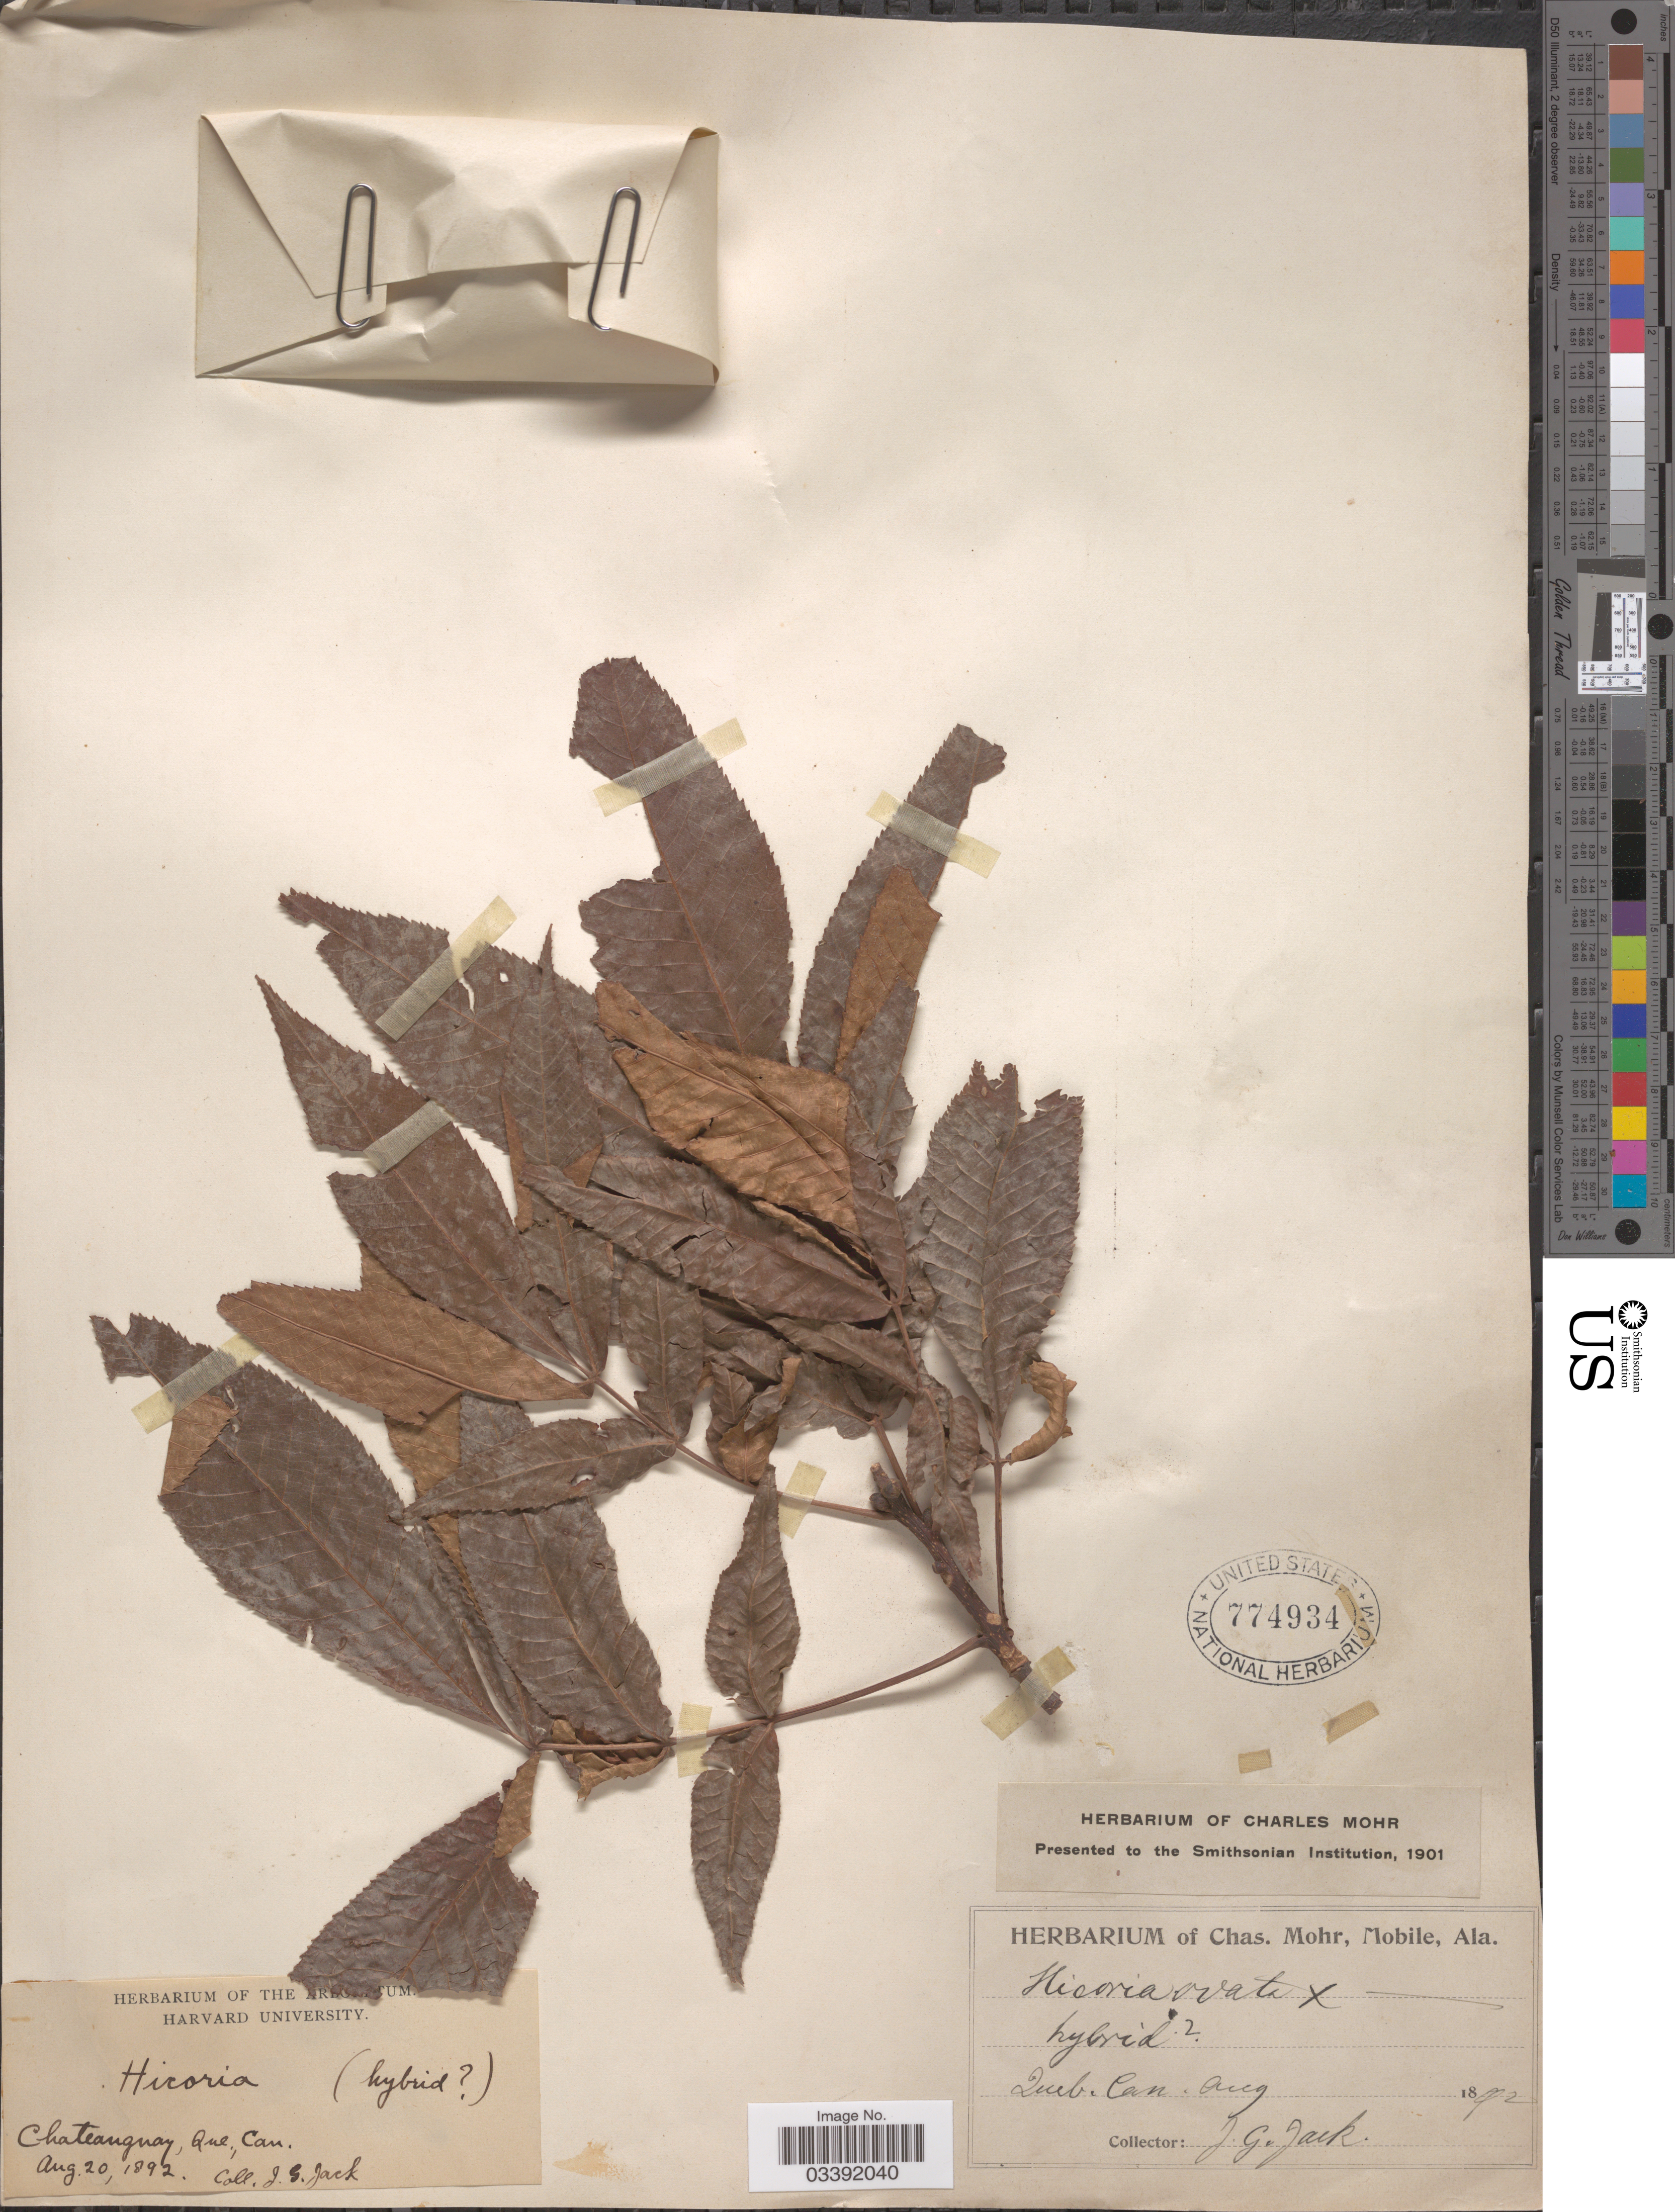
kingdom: Plantae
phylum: Tracheophyta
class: Magnoliopsida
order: Fagales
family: Juglandaceae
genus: Carya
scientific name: Carya ovata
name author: (Mill.) K. Koch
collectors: J. G. Jack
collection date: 1892-08-20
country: Canada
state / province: Quebec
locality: Chateauguay.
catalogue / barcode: US 774934